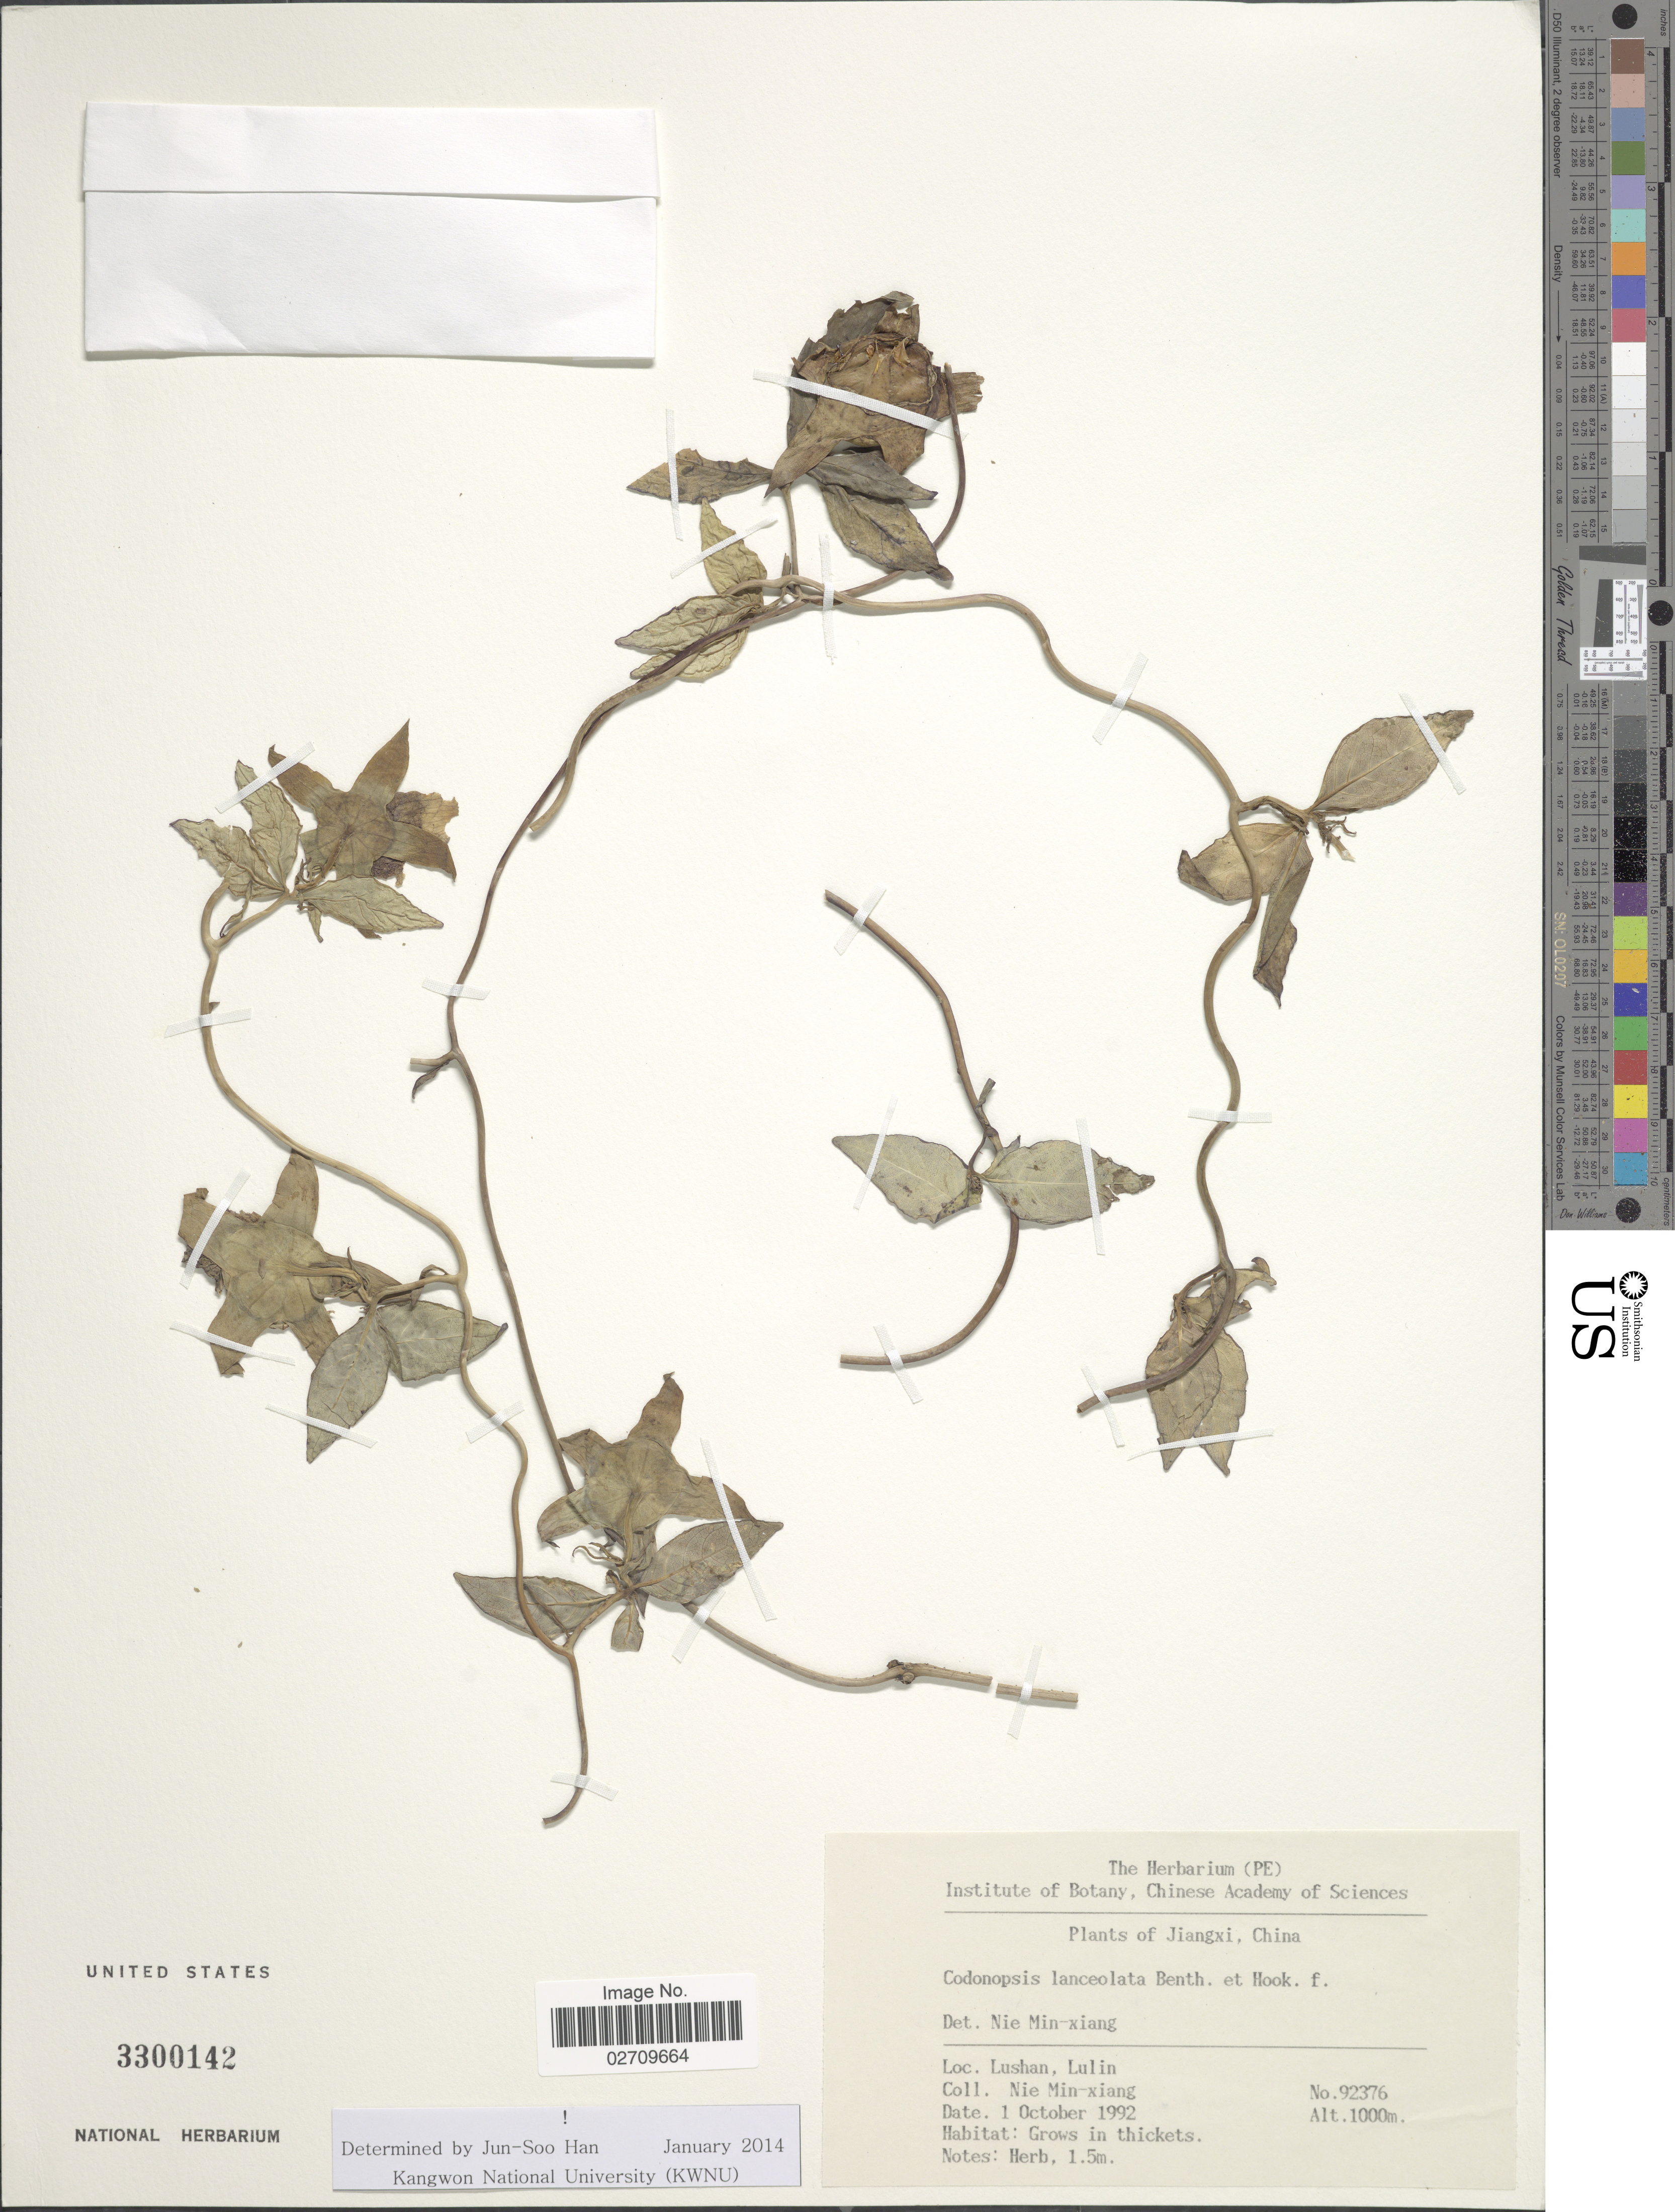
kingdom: Plantae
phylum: Tracheophyta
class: Magnoliopsida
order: Asterales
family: Campanulaceae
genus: Codonopsis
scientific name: Codonopsis lanceolata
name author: (Siebold & Zucc.) Benth. & Hook. f. ex Trautv.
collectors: M. Nie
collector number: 92376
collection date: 1992-10-01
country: China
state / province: Jiangxi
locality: Lushan, Lulin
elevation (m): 1000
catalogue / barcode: US 3300142